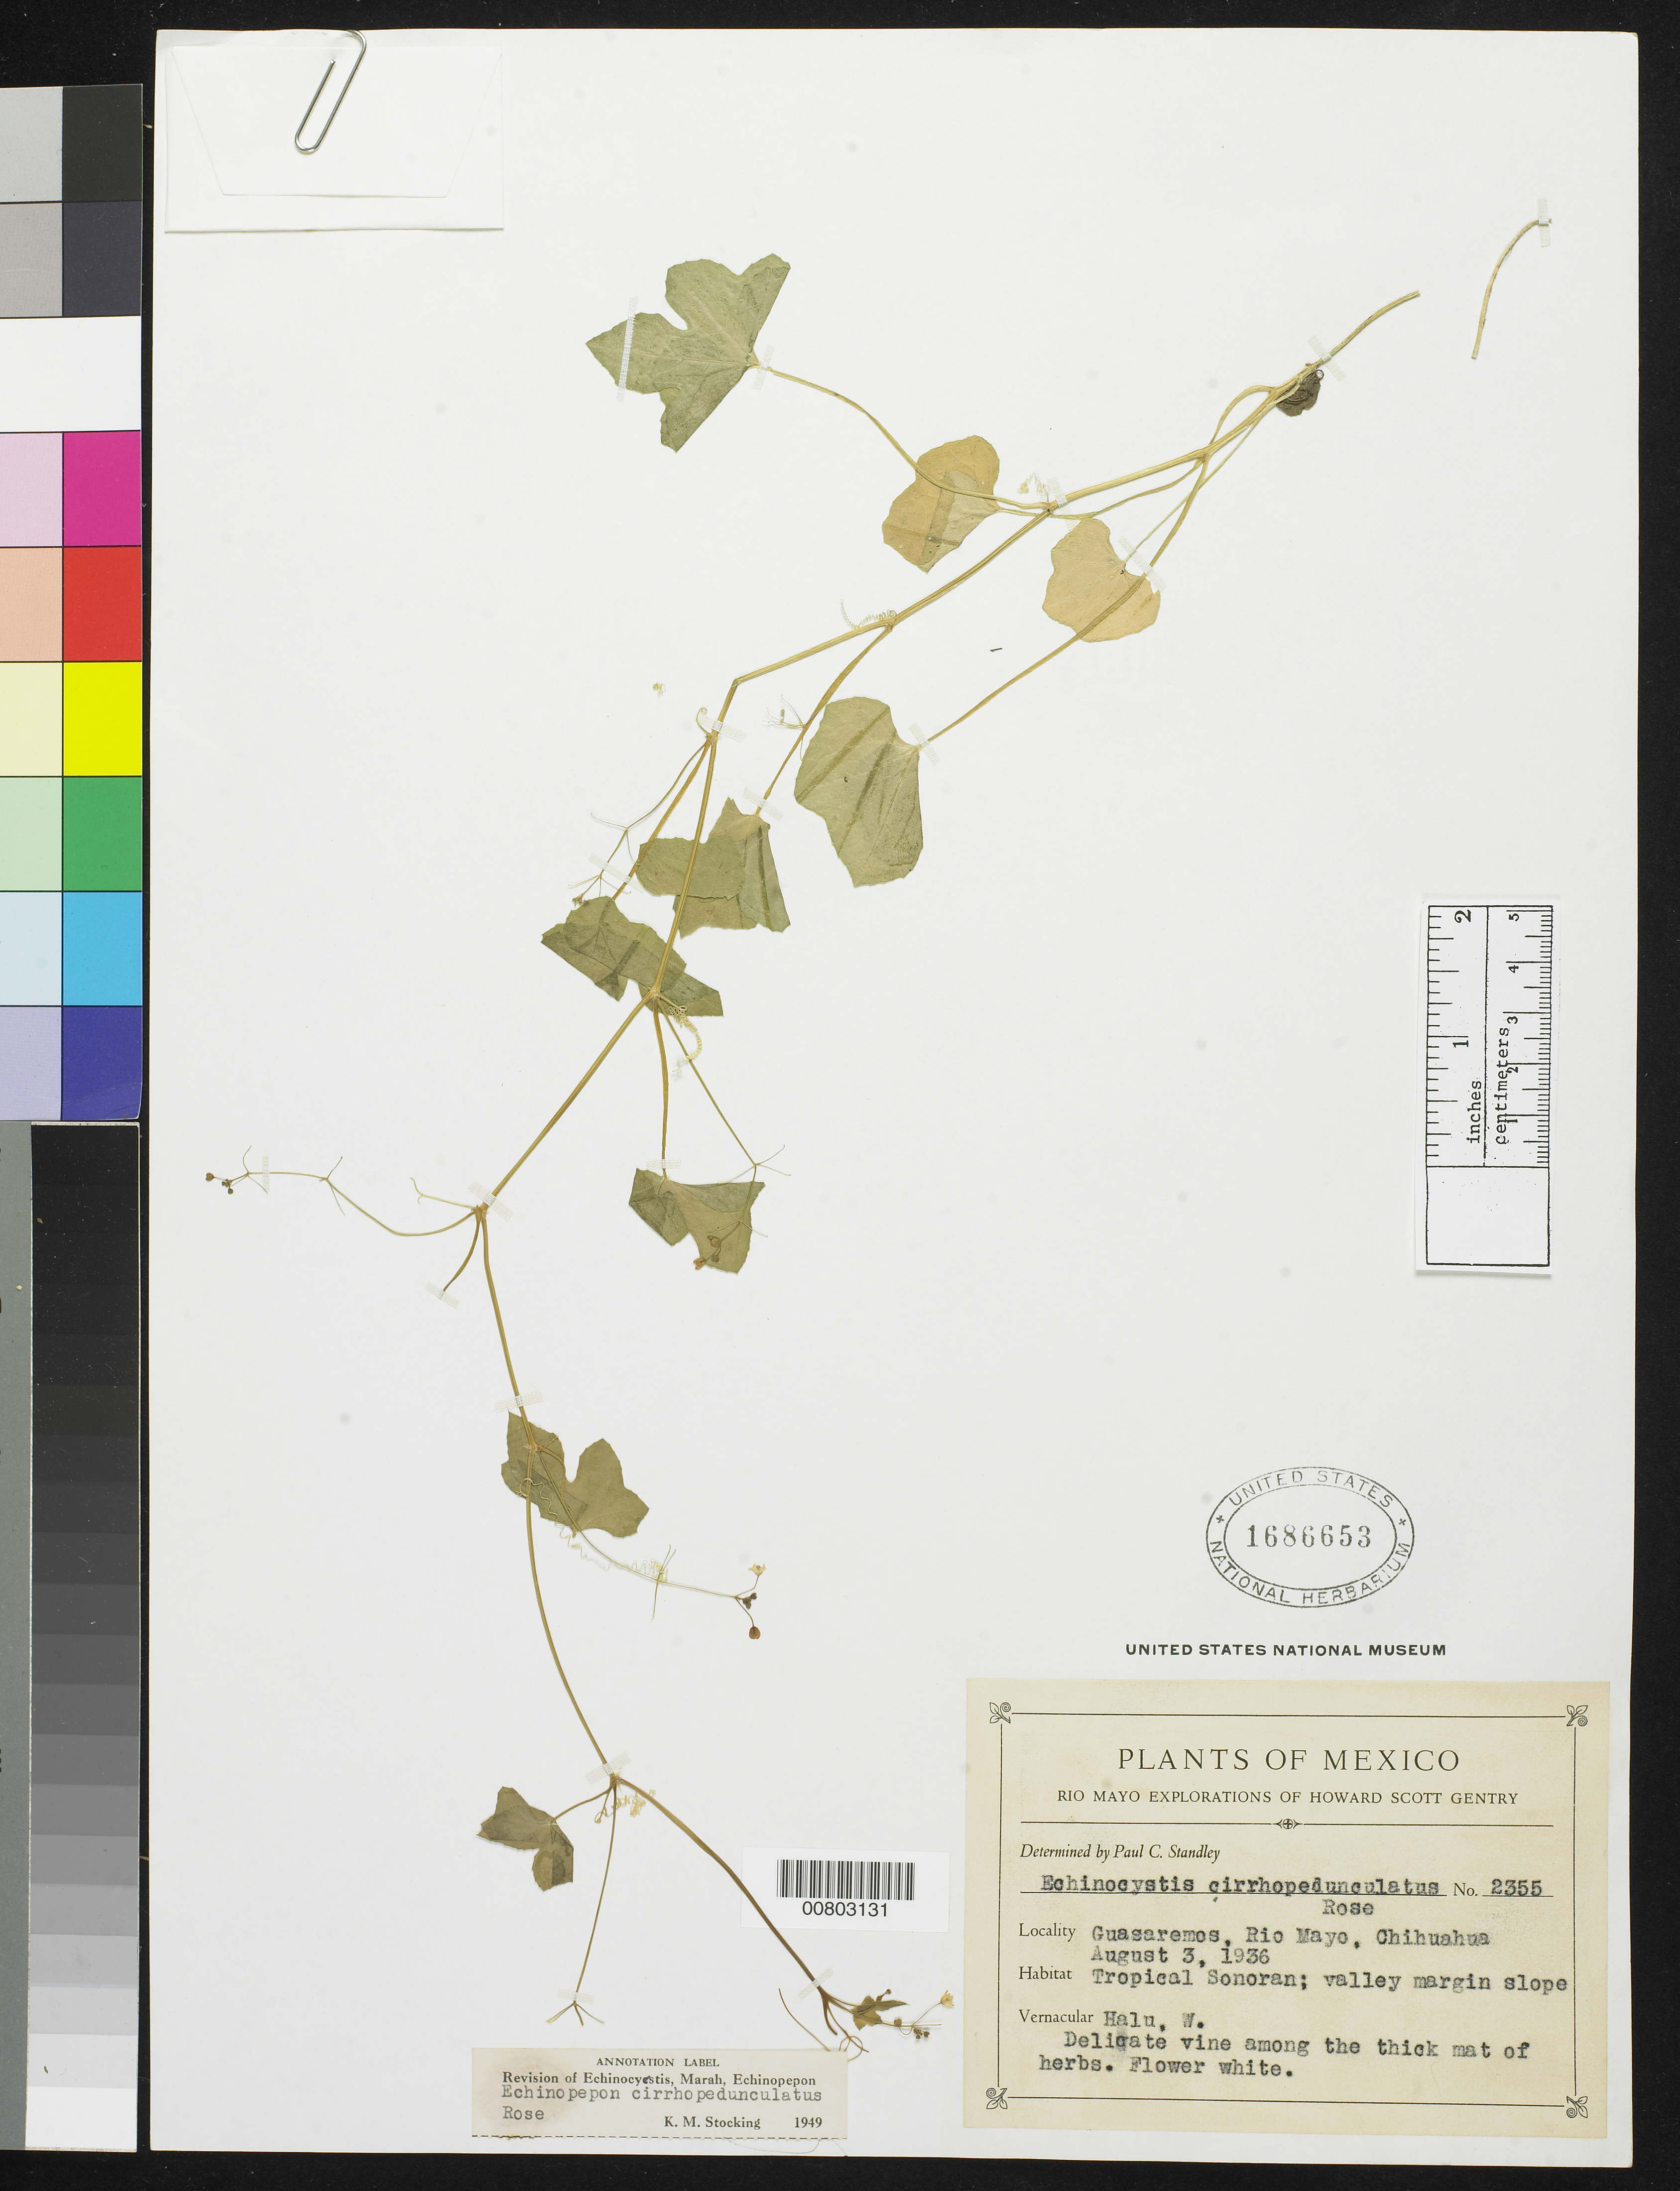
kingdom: Plantae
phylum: Tracheophyta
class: Magnoliopsida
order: Cucurbitales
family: Cucurbitaceae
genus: Echinopepon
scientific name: Echinopepon cirrhopedunculatus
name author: Rose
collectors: H. S. Gentry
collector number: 2355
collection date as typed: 03 Aug 1936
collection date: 1936-08-03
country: Mexico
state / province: Chihuahua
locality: Guasaremos, Rio Mayo, Chihuahua.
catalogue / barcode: US 1686653